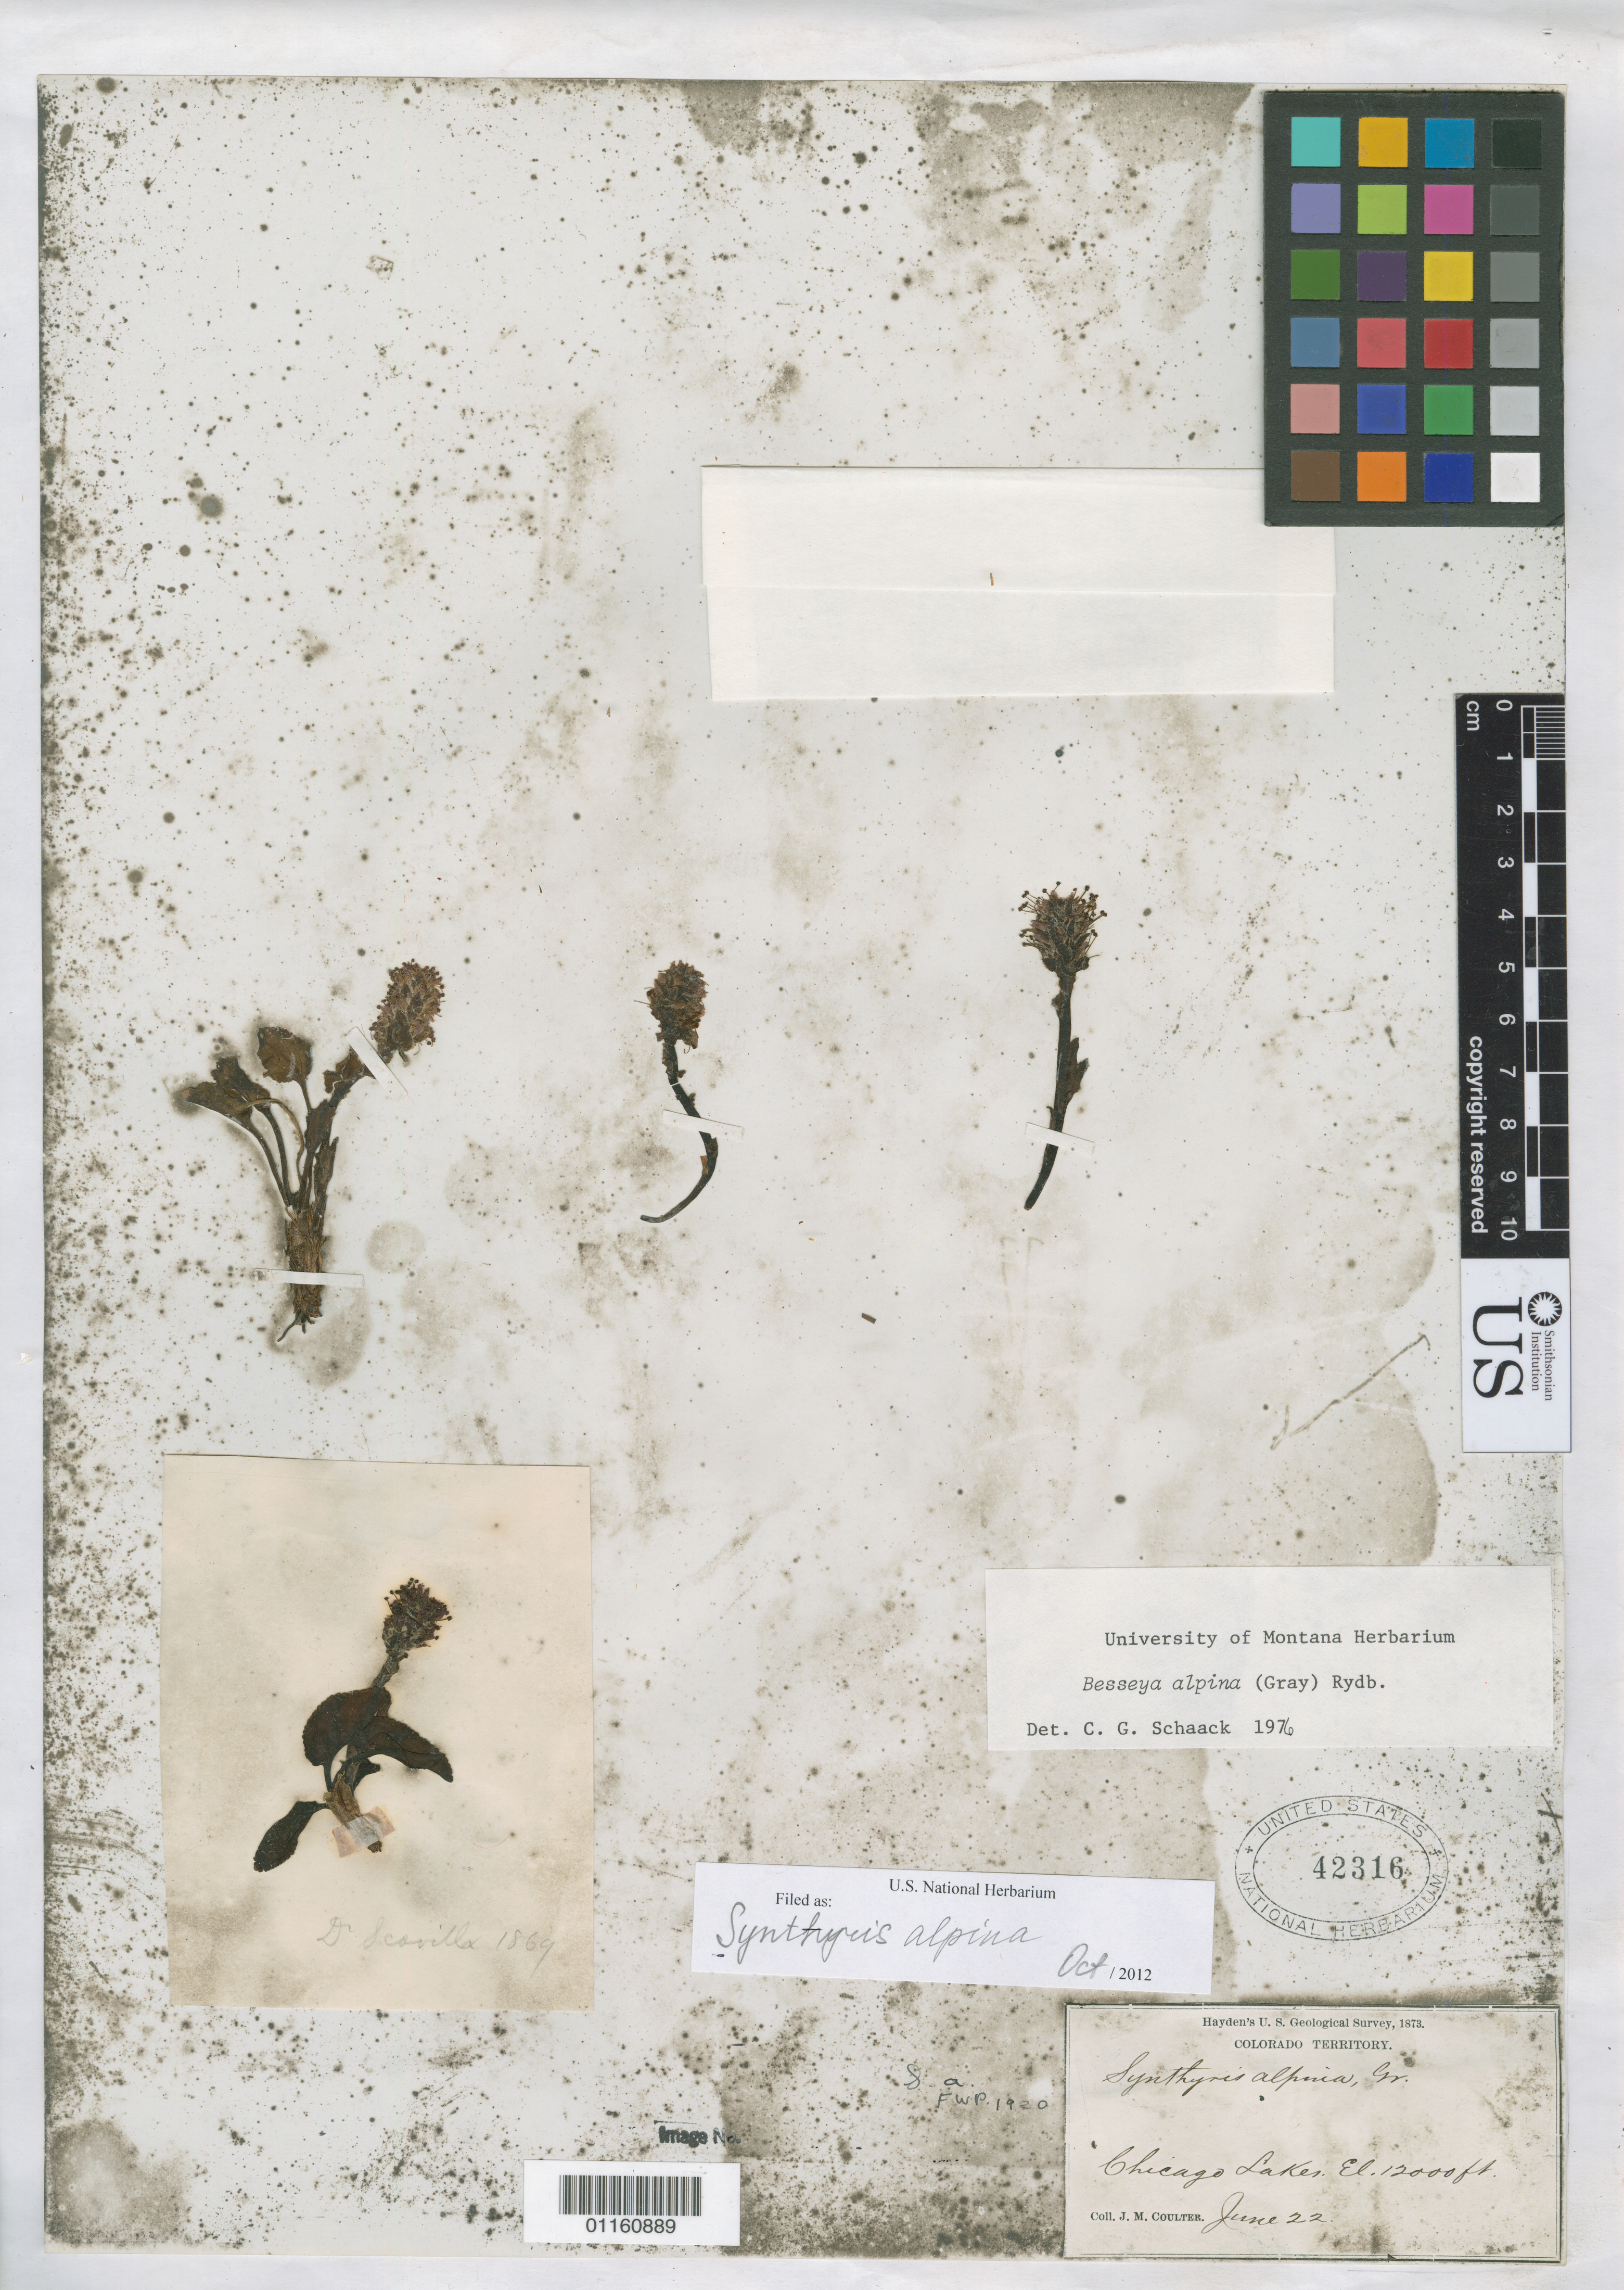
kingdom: Plantae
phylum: Tracheophyta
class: Magnoliopsida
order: Lamiales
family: Plantaginaceae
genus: Synthyris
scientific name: Synthyris alpina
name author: A. Gray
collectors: J. M. Coulter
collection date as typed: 22 Jun 1873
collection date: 1873-06-22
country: United States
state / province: Colorado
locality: Chicago Lakes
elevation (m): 3658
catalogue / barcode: US 42316